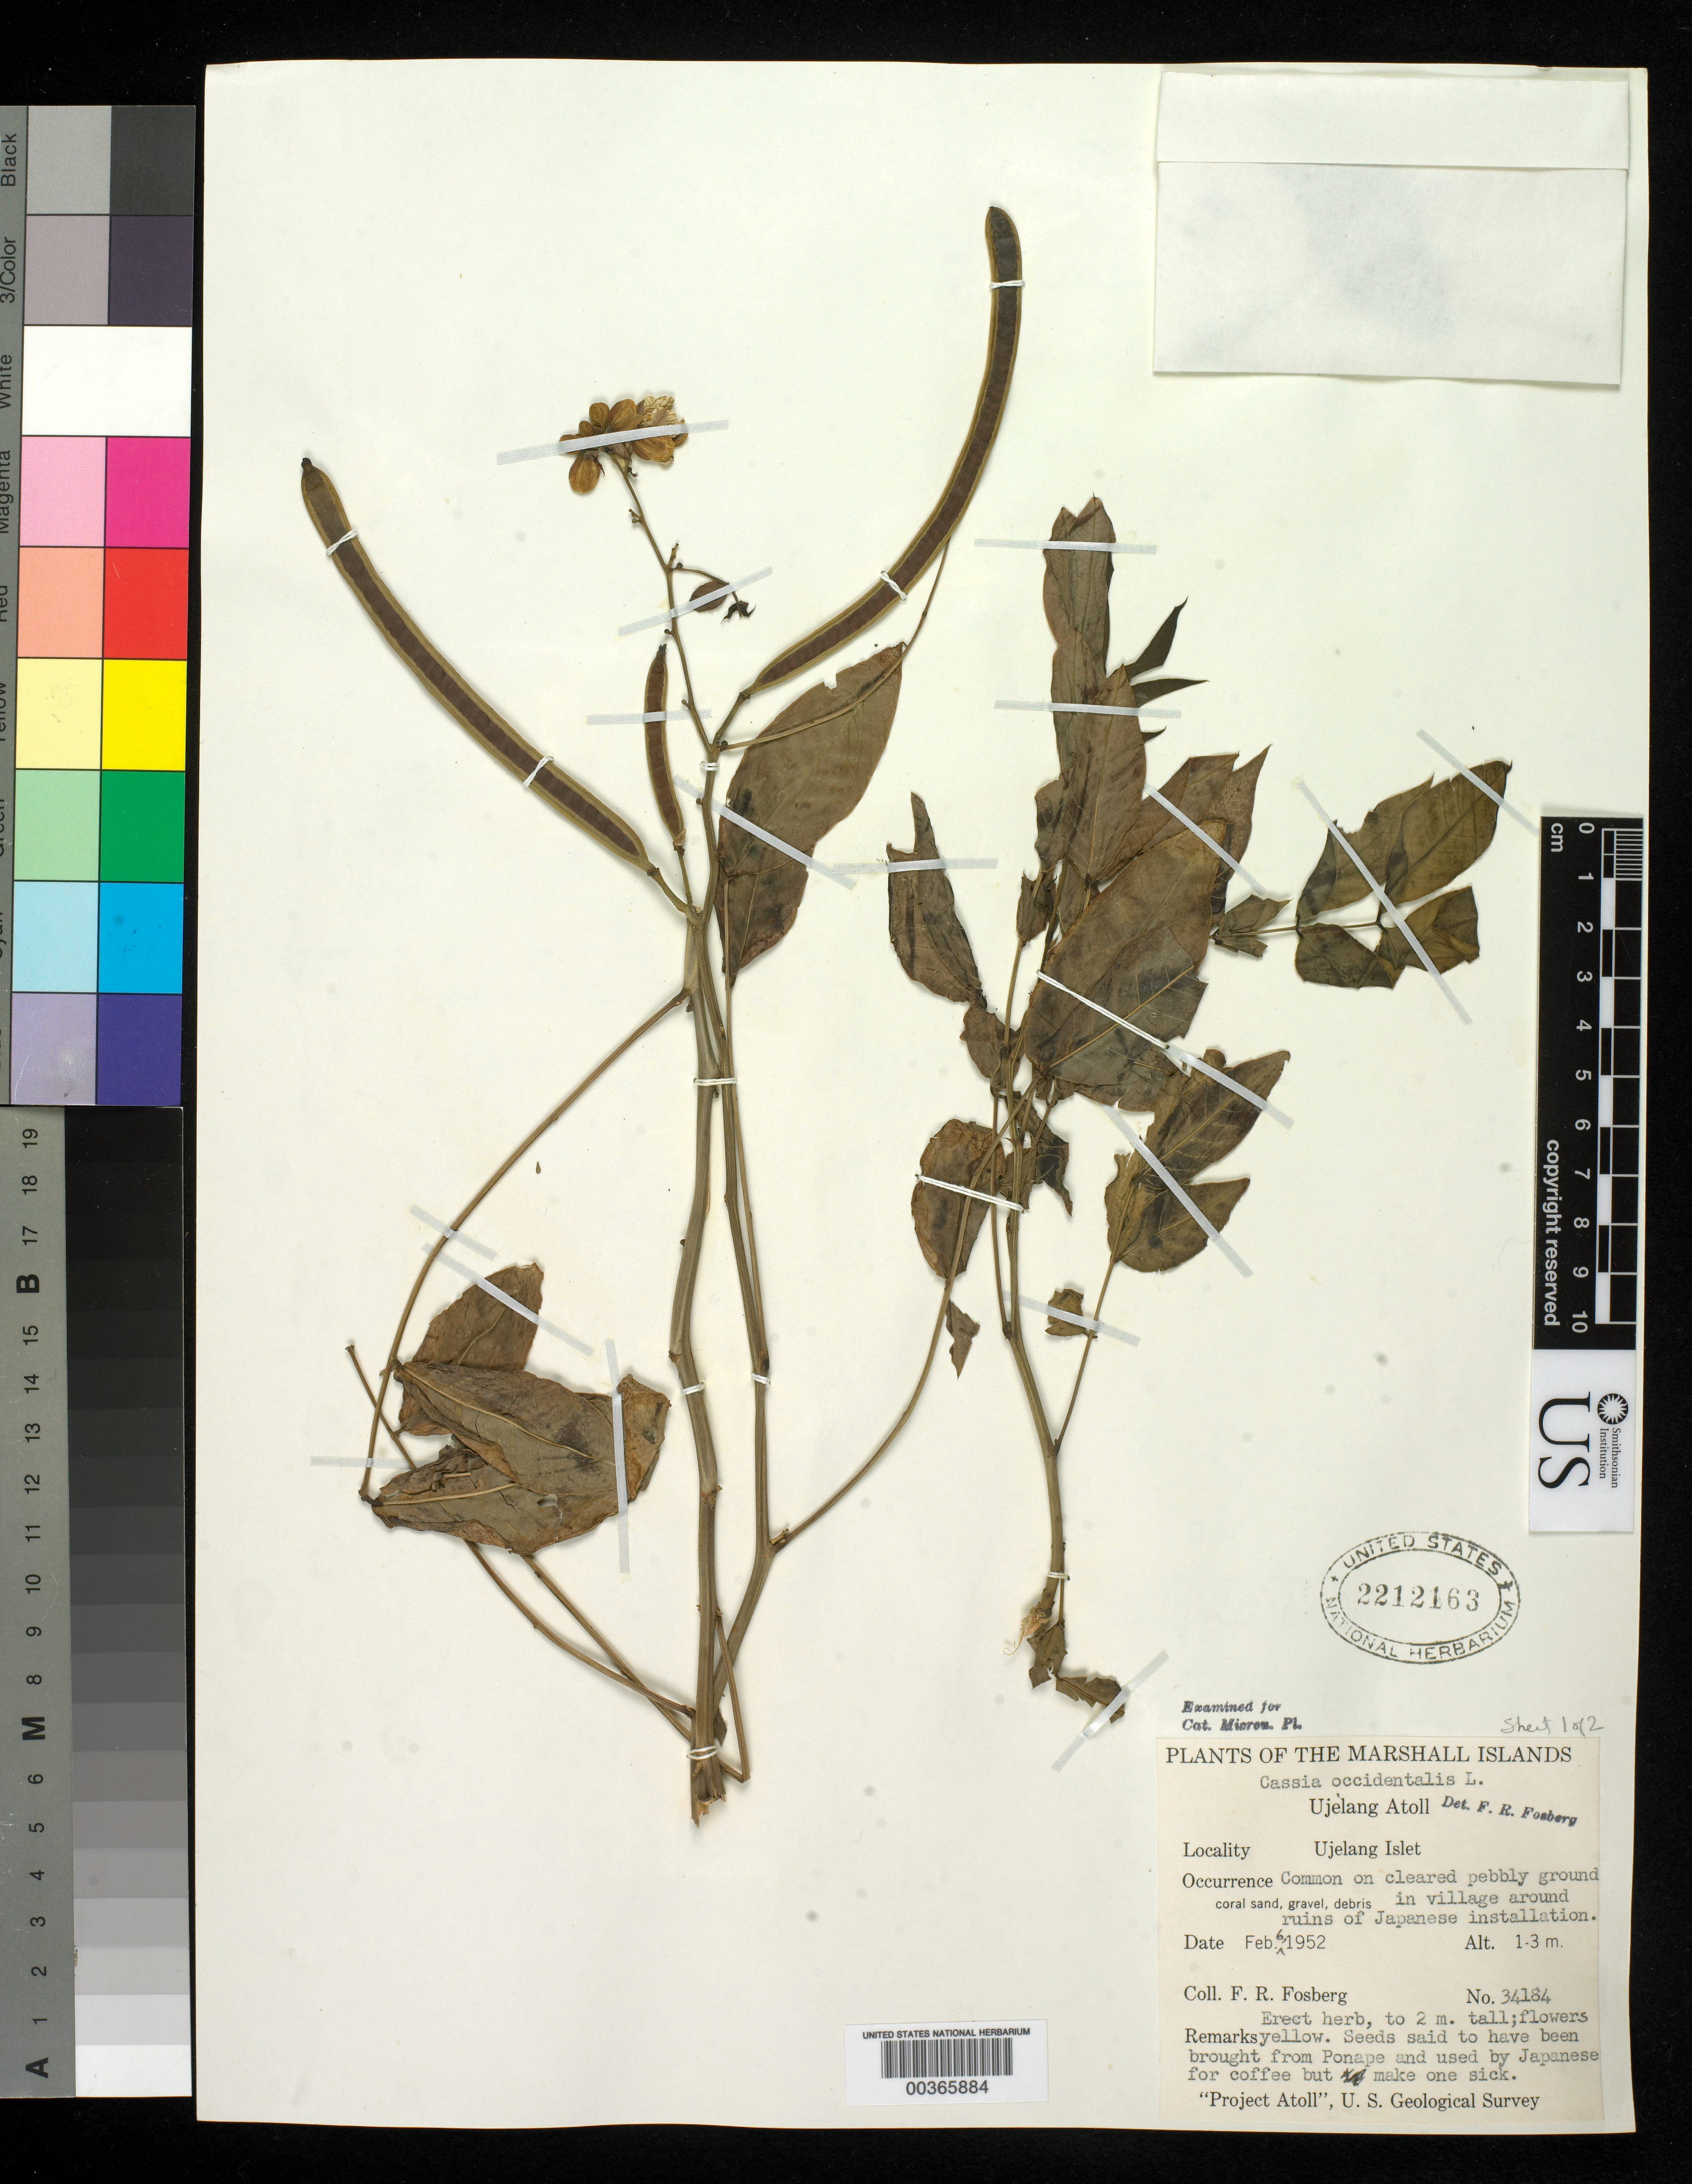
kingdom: Plantae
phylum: Tracheophyta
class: Magnoliopsida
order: Fabales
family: Fabaceae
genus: Senna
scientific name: Senna occidentalis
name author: (L.) Link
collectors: F. R. Fosberg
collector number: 34184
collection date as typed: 06 Feb 1952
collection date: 1952-02-06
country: Marshall Islands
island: Ujelang Atoll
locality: Ujelang Islet; in village around ruins of Japanese installation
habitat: On cleared pebbly ground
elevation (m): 1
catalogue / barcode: US 2212163